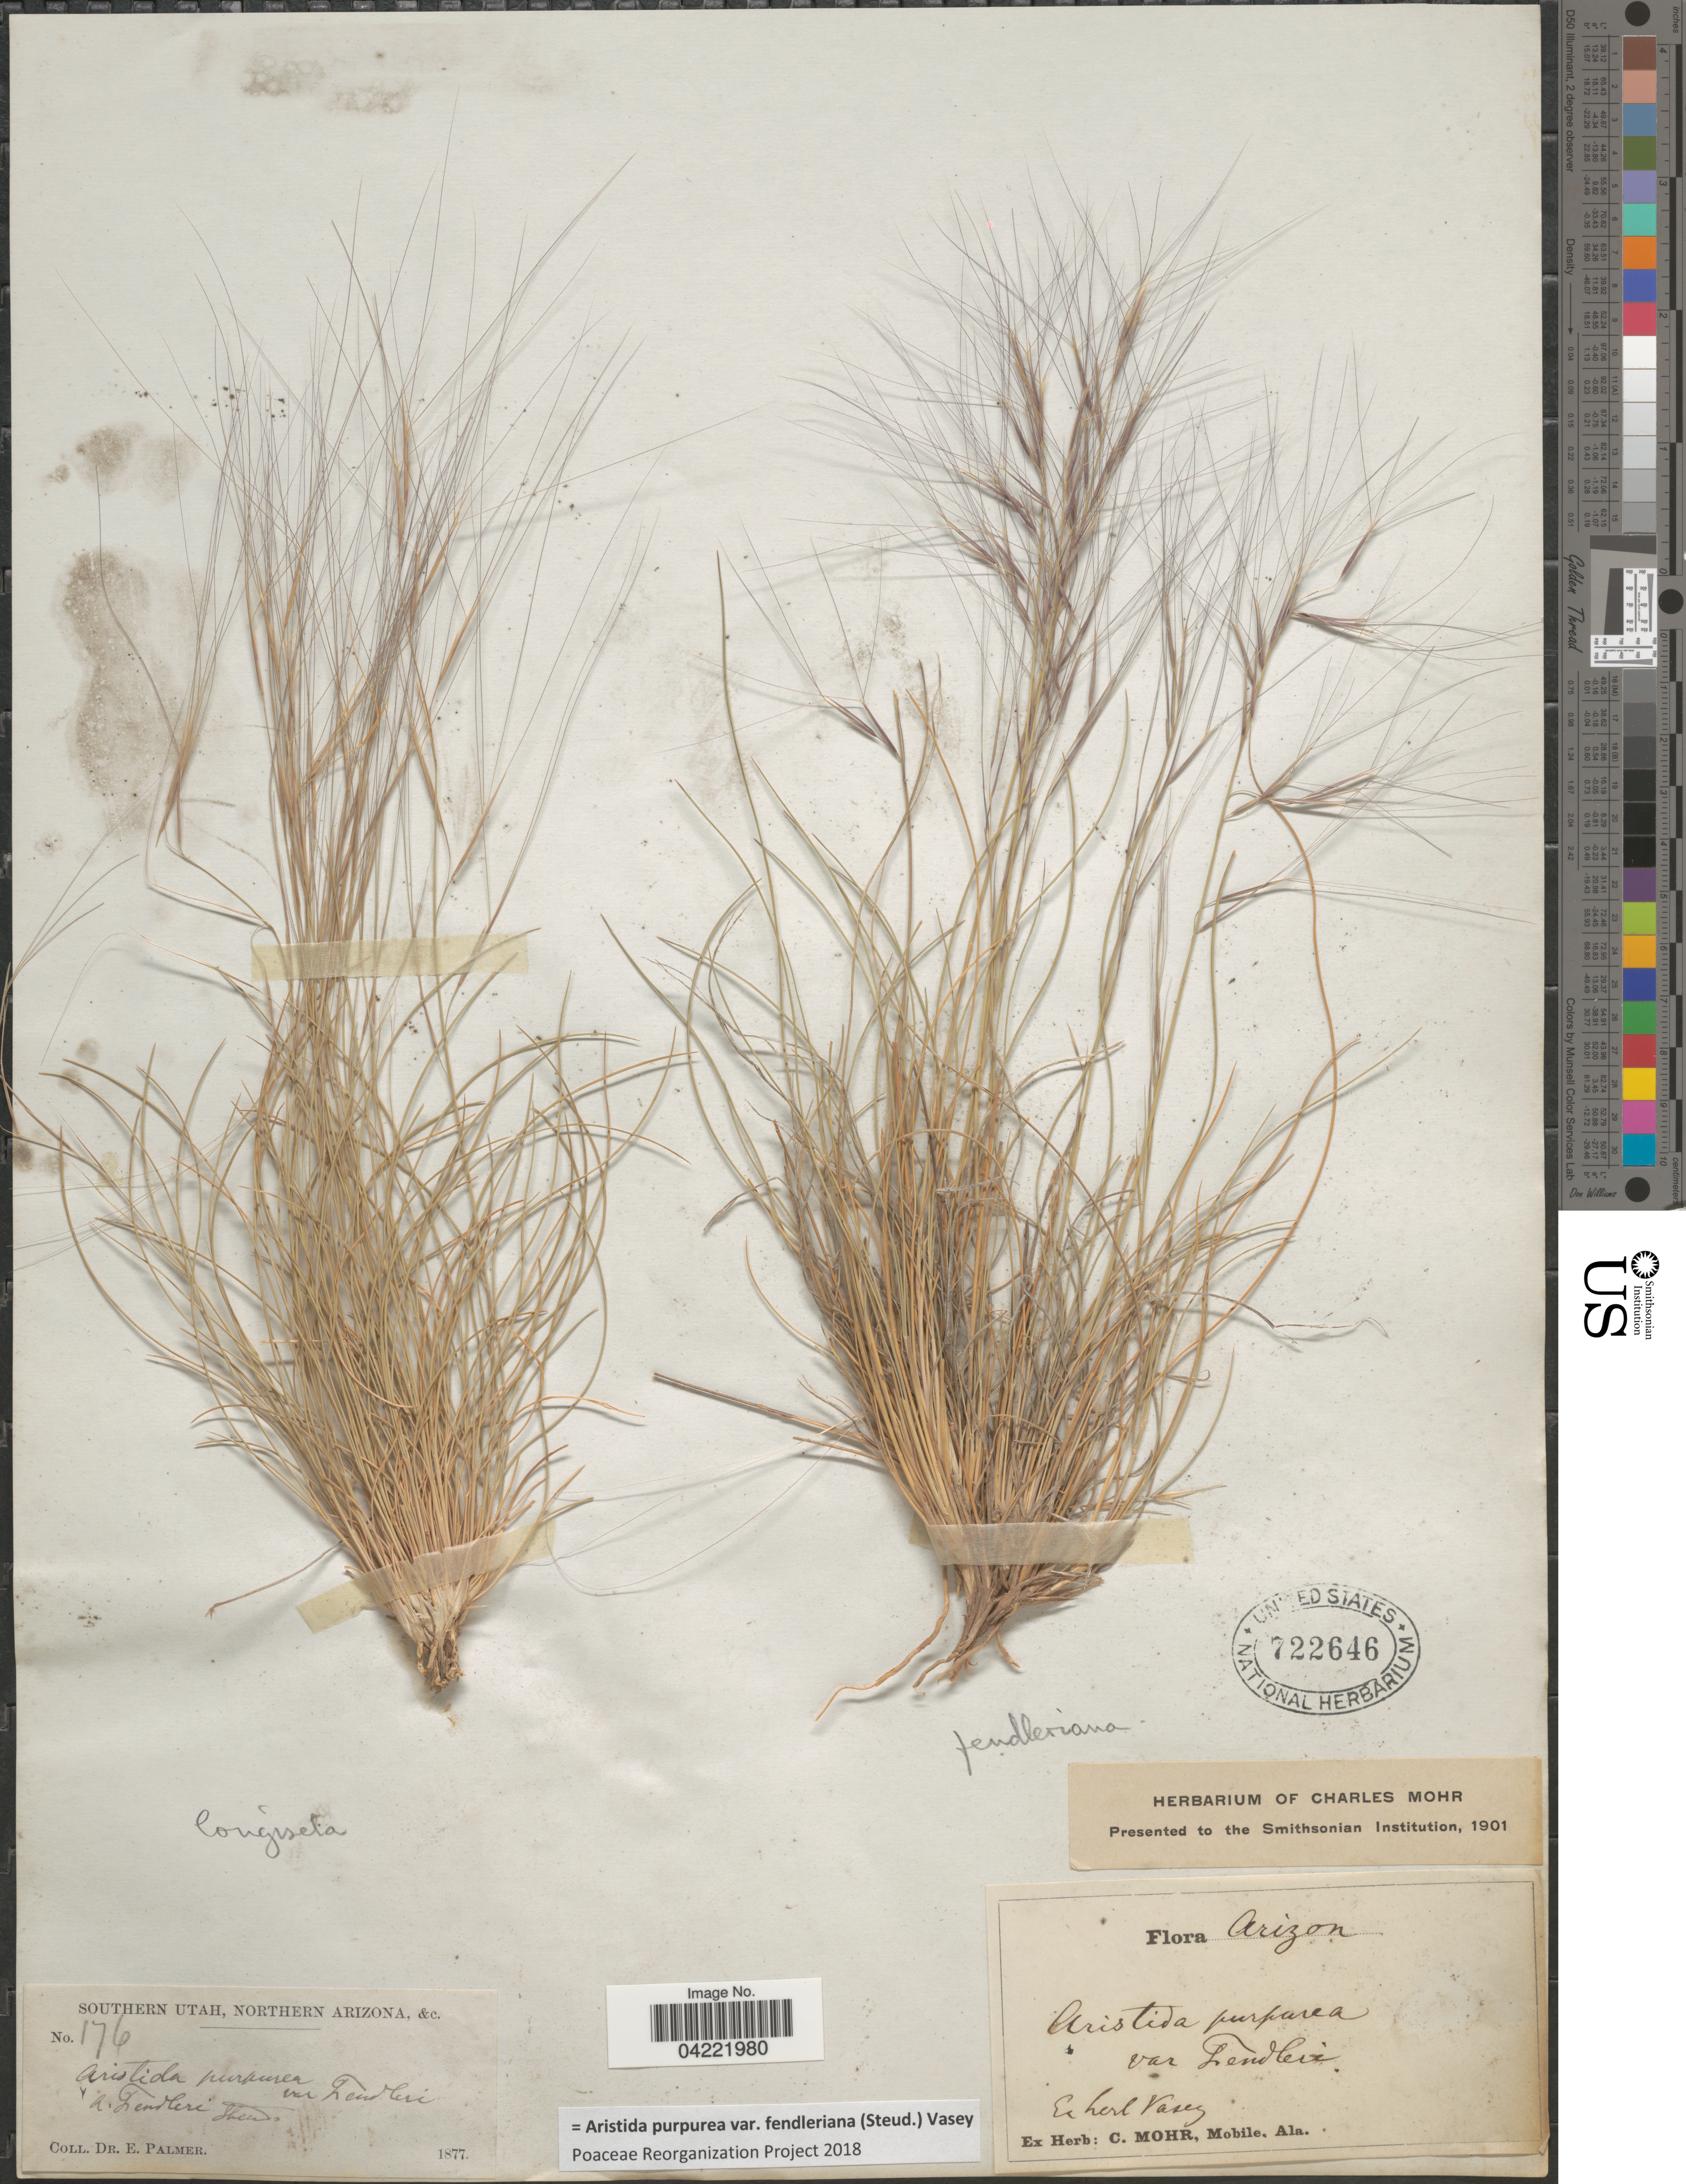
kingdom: Plantae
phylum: Tracheophyta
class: Liliopsida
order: Poales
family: Poaceae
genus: Aristida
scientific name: Aristida purpurea var. fendleriana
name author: (Steud.) Vasey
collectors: E. Palmer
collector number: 176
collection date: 1877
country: United States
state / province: Arizona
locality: Southern Utah, Northern Arizona, &c.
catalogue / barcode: US 722646